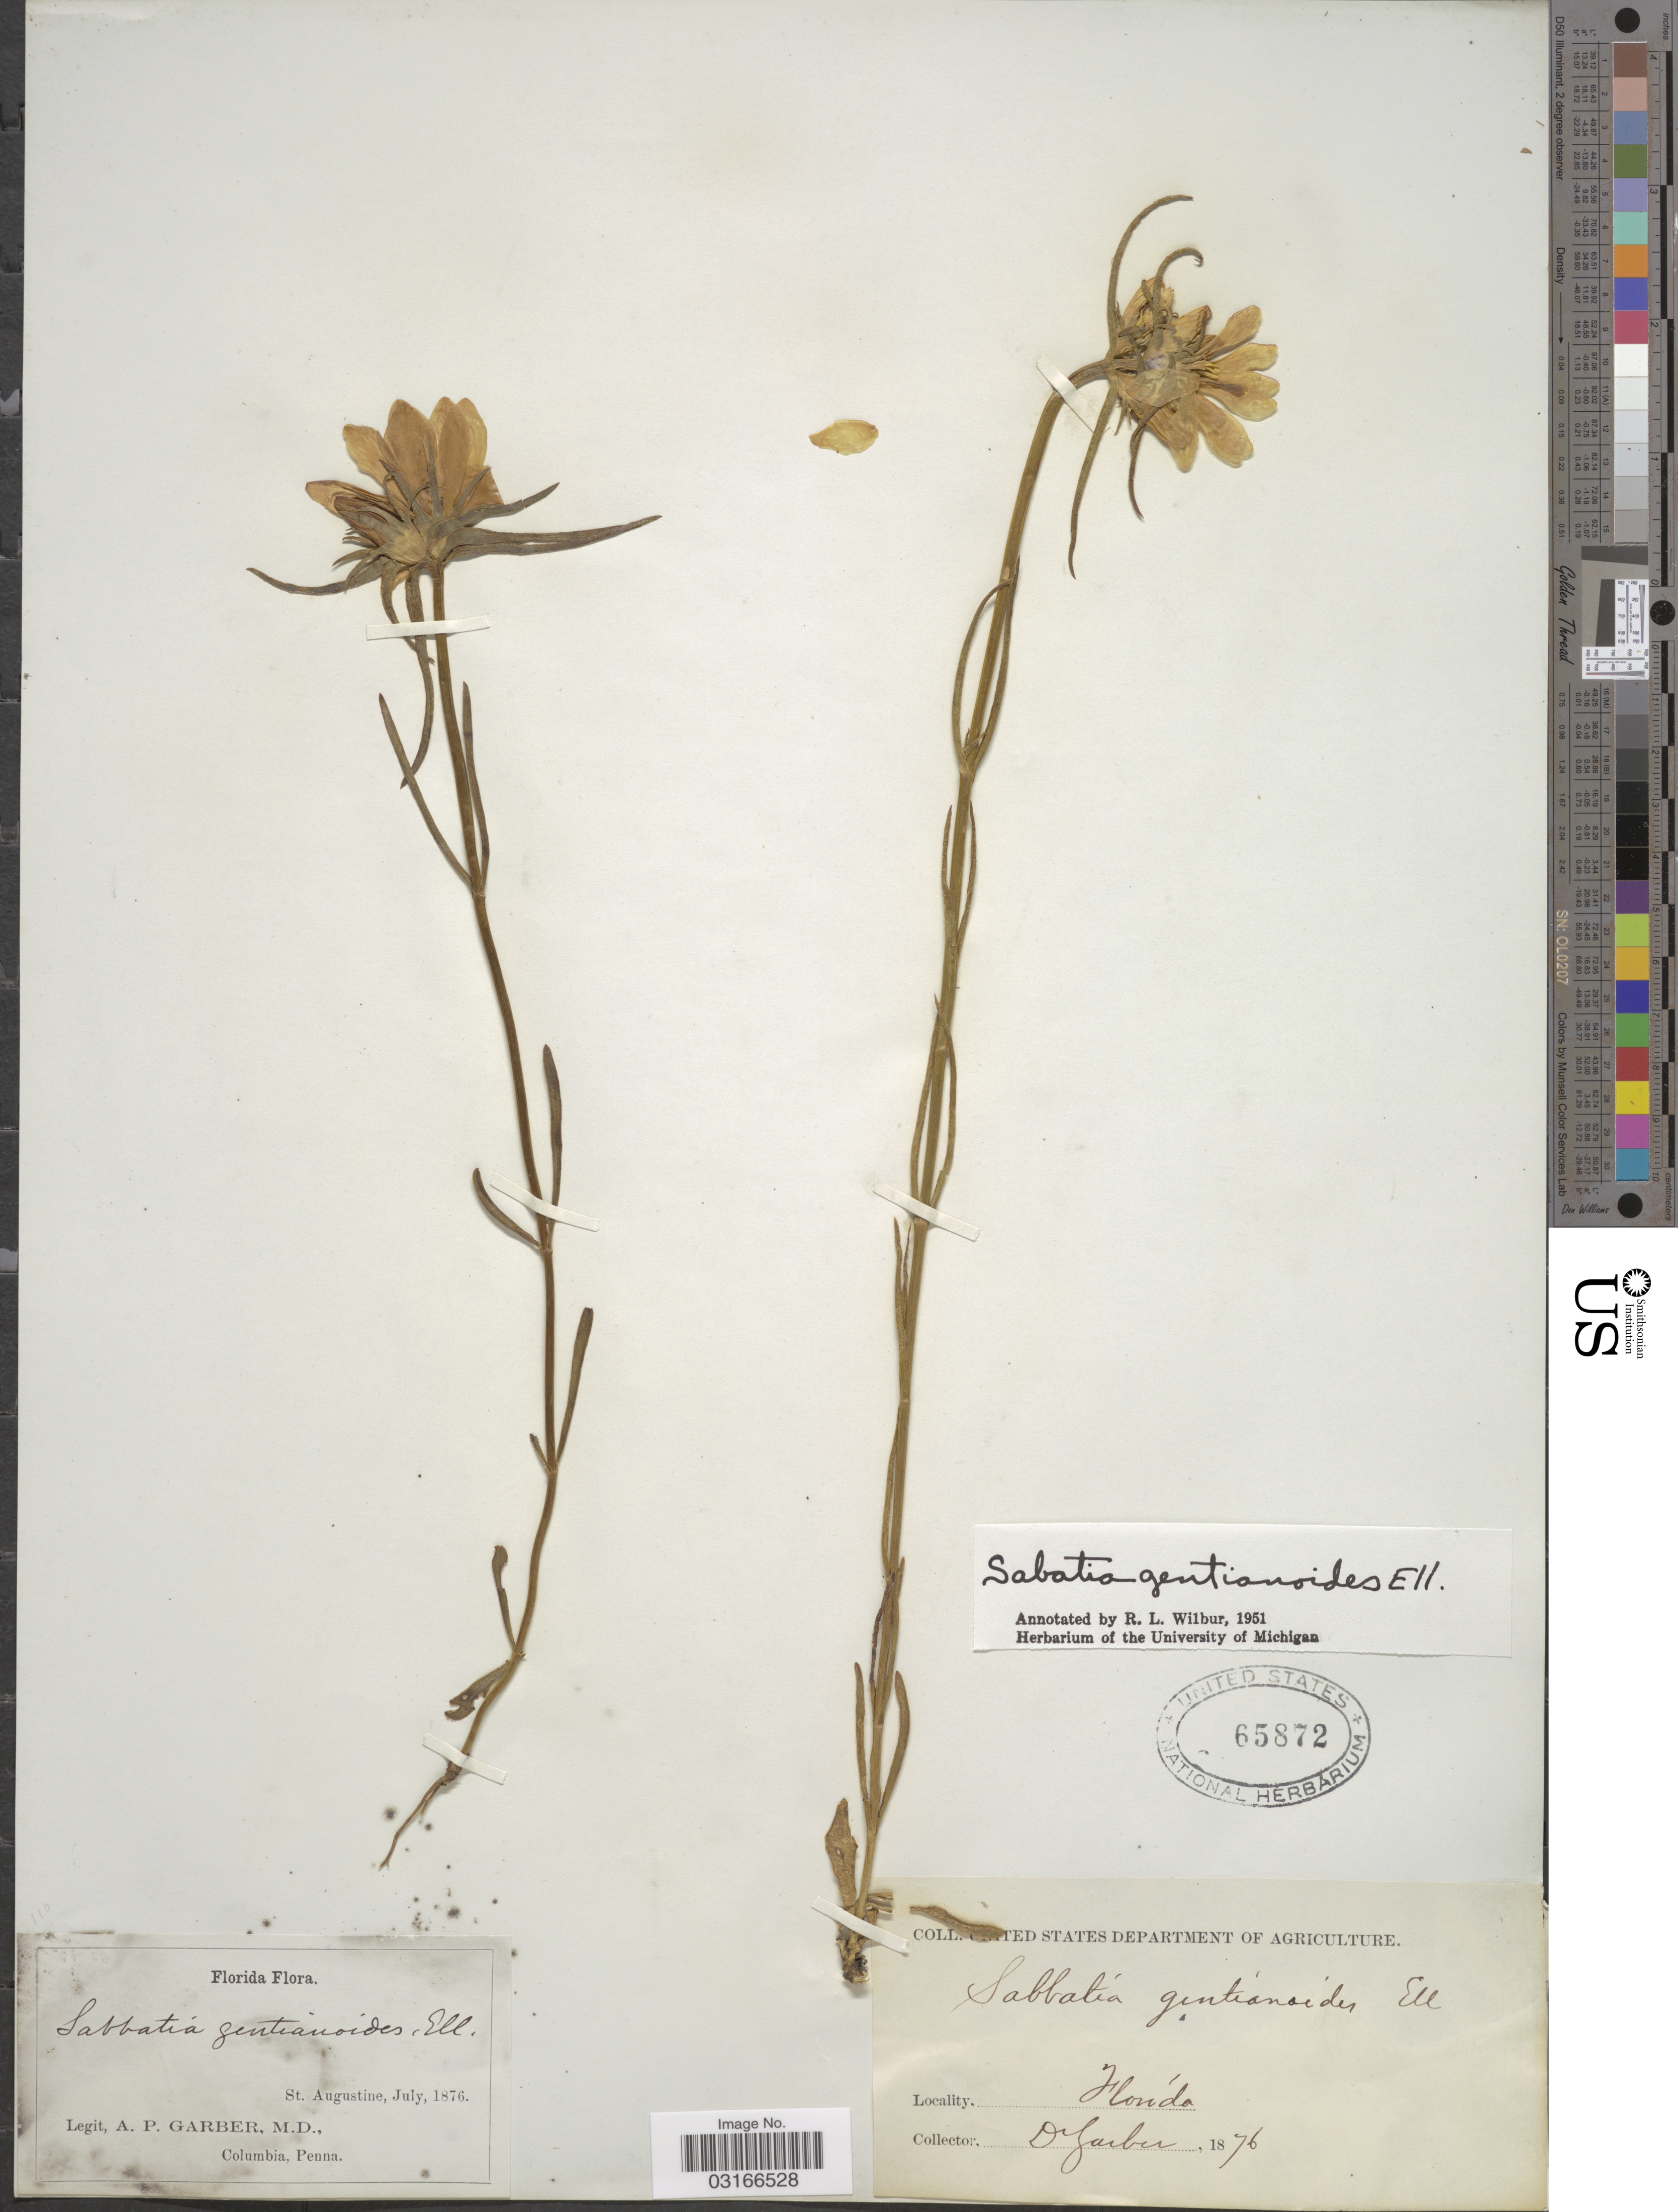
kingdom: Plantae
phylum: Tracheophyta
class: Magnoliopsida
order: Gentianales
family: Gentianaceae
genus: Sabatia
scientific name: Sabatia gentianoides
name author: Elliott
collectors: A. P. Garber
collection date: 1876-07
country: United States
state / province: Florida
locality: St. Augustine.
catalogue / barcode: US 65872